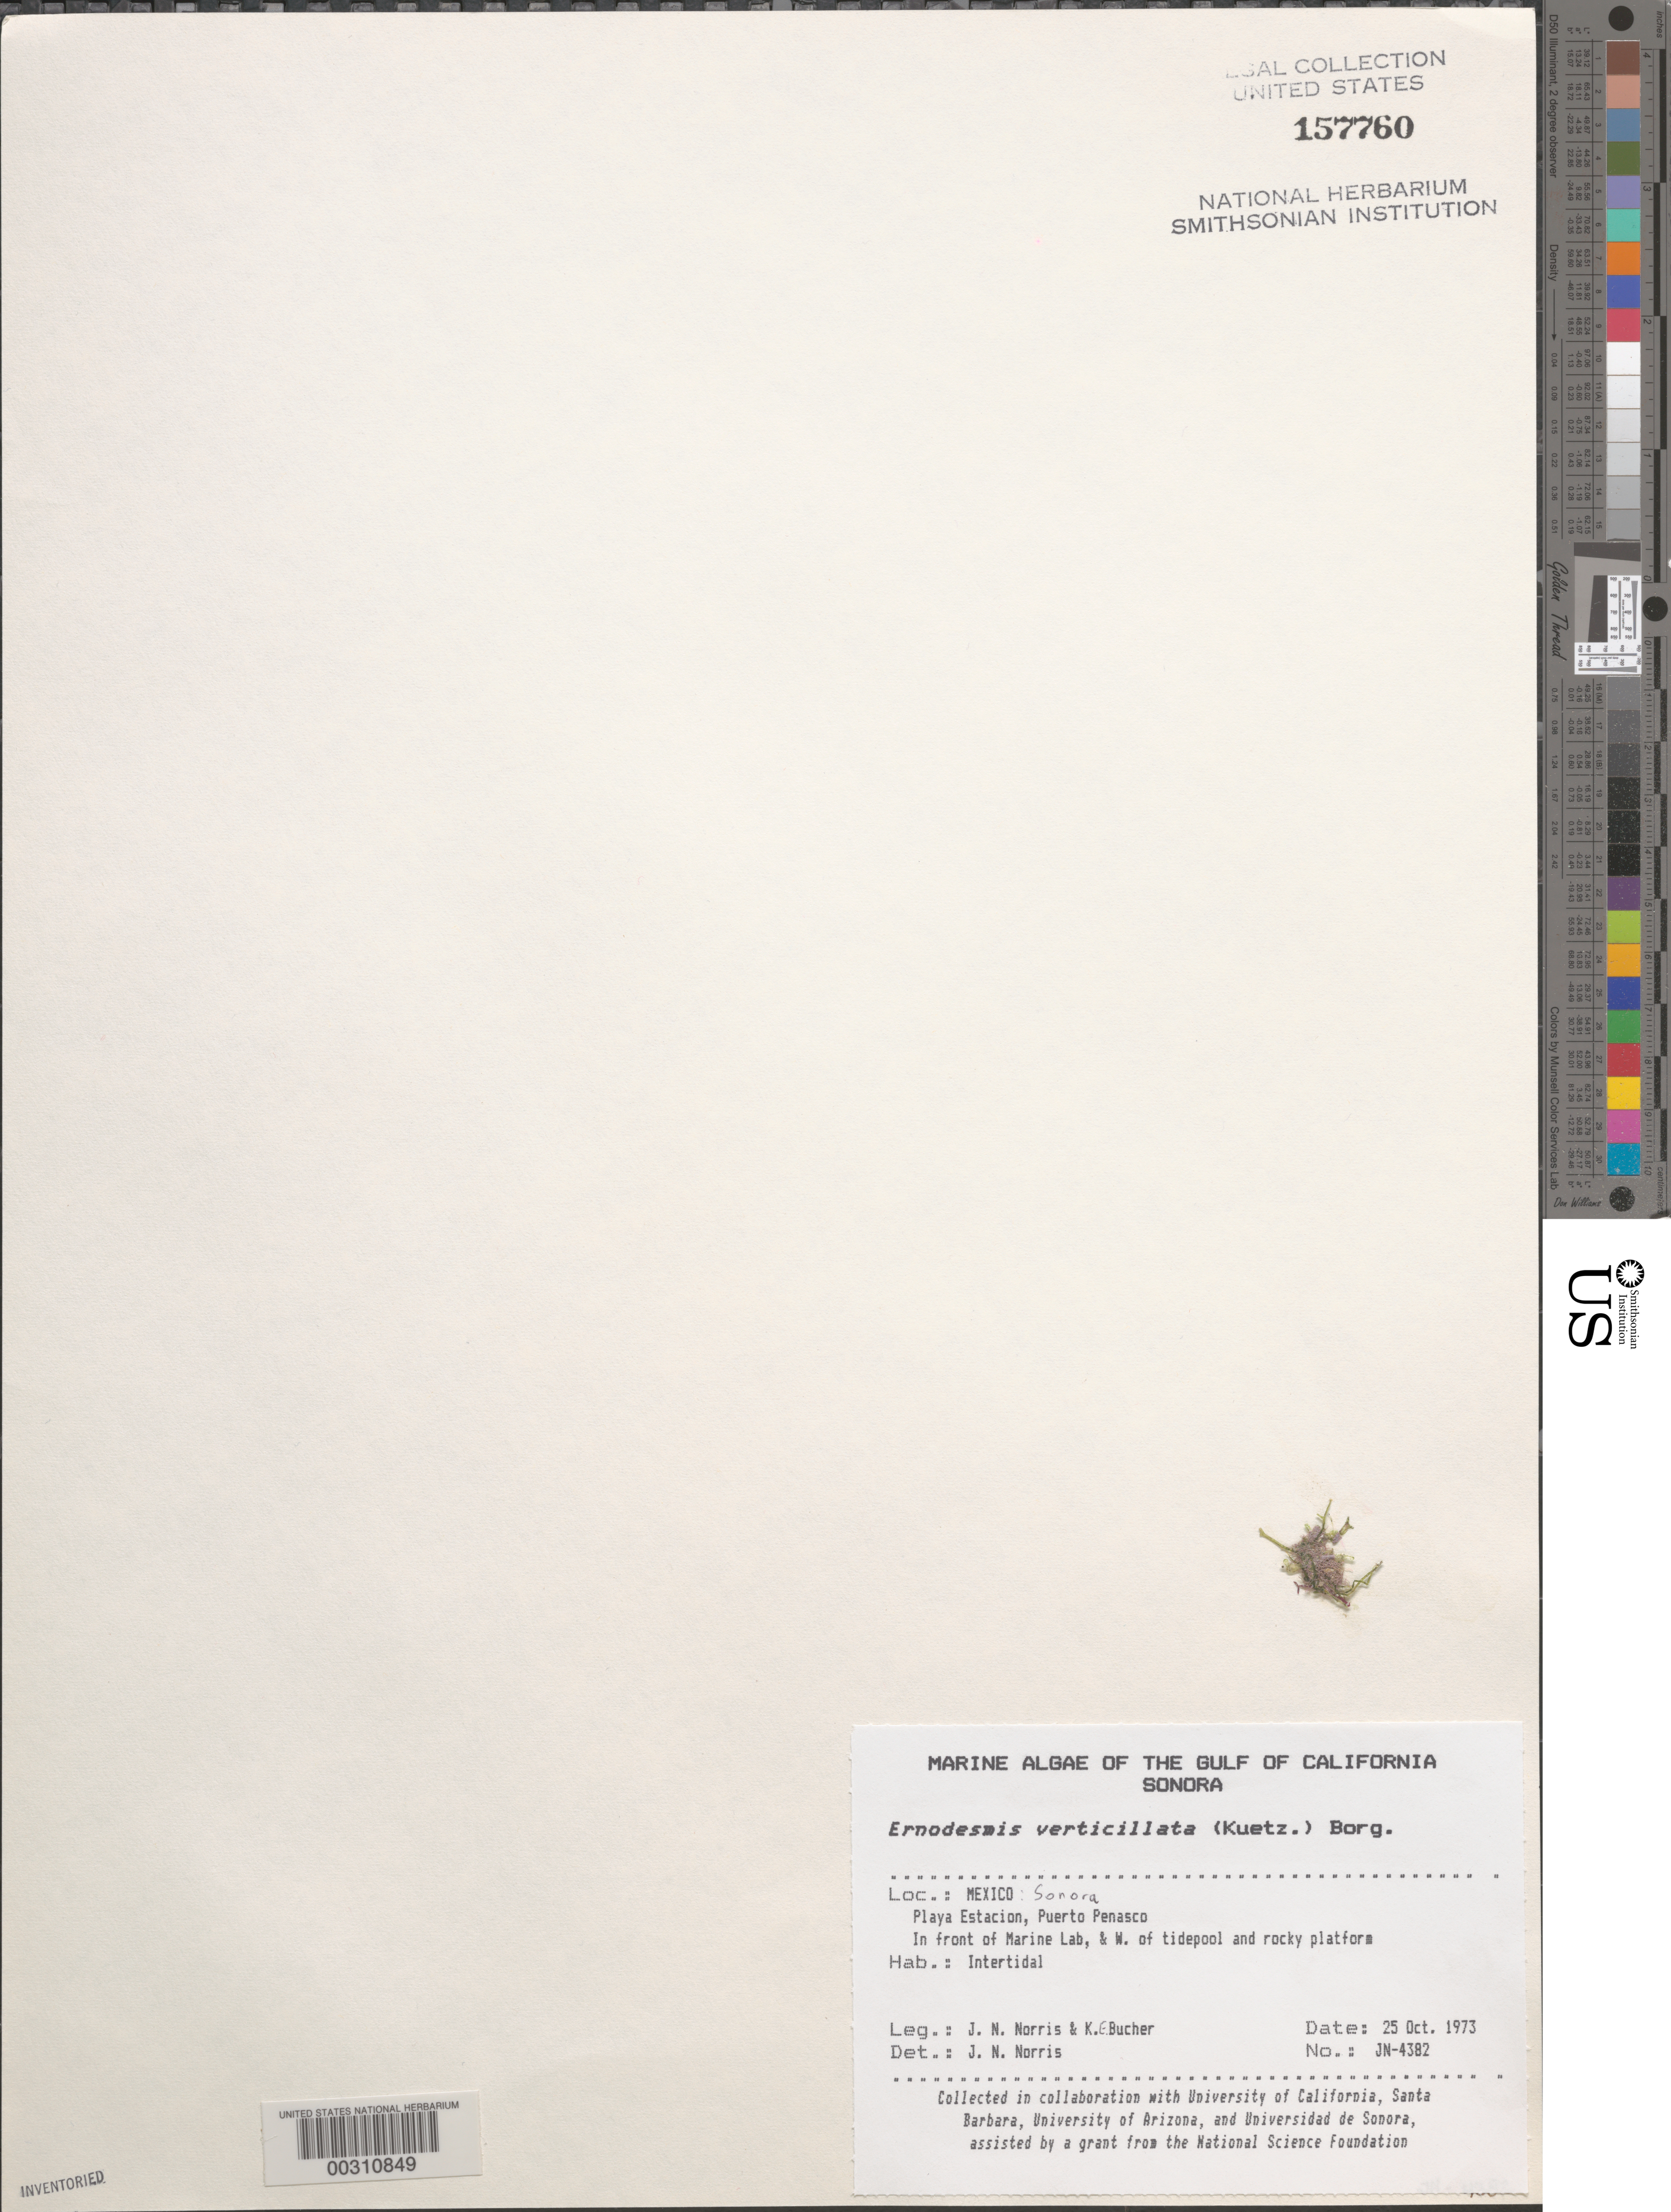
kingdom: Plantae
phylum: Chlorophyta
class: Ulvophyceae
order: Siphonocladales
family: Siphonocladaceae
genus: Ernodesmis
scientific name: Ernodesmis verticillata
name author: (Kütz.) Børgesen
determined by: Norris, James N.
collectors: J. N. Norris & K. E. Bucher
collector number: JN-4382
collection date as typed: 25 Oct 1973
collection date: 1973-10-25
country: Mexico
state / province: Sonora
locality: Playa Estacion, Puerto Penasco, marine laboratory-Cumpleanos Tide Pool area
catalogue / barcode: US 157760